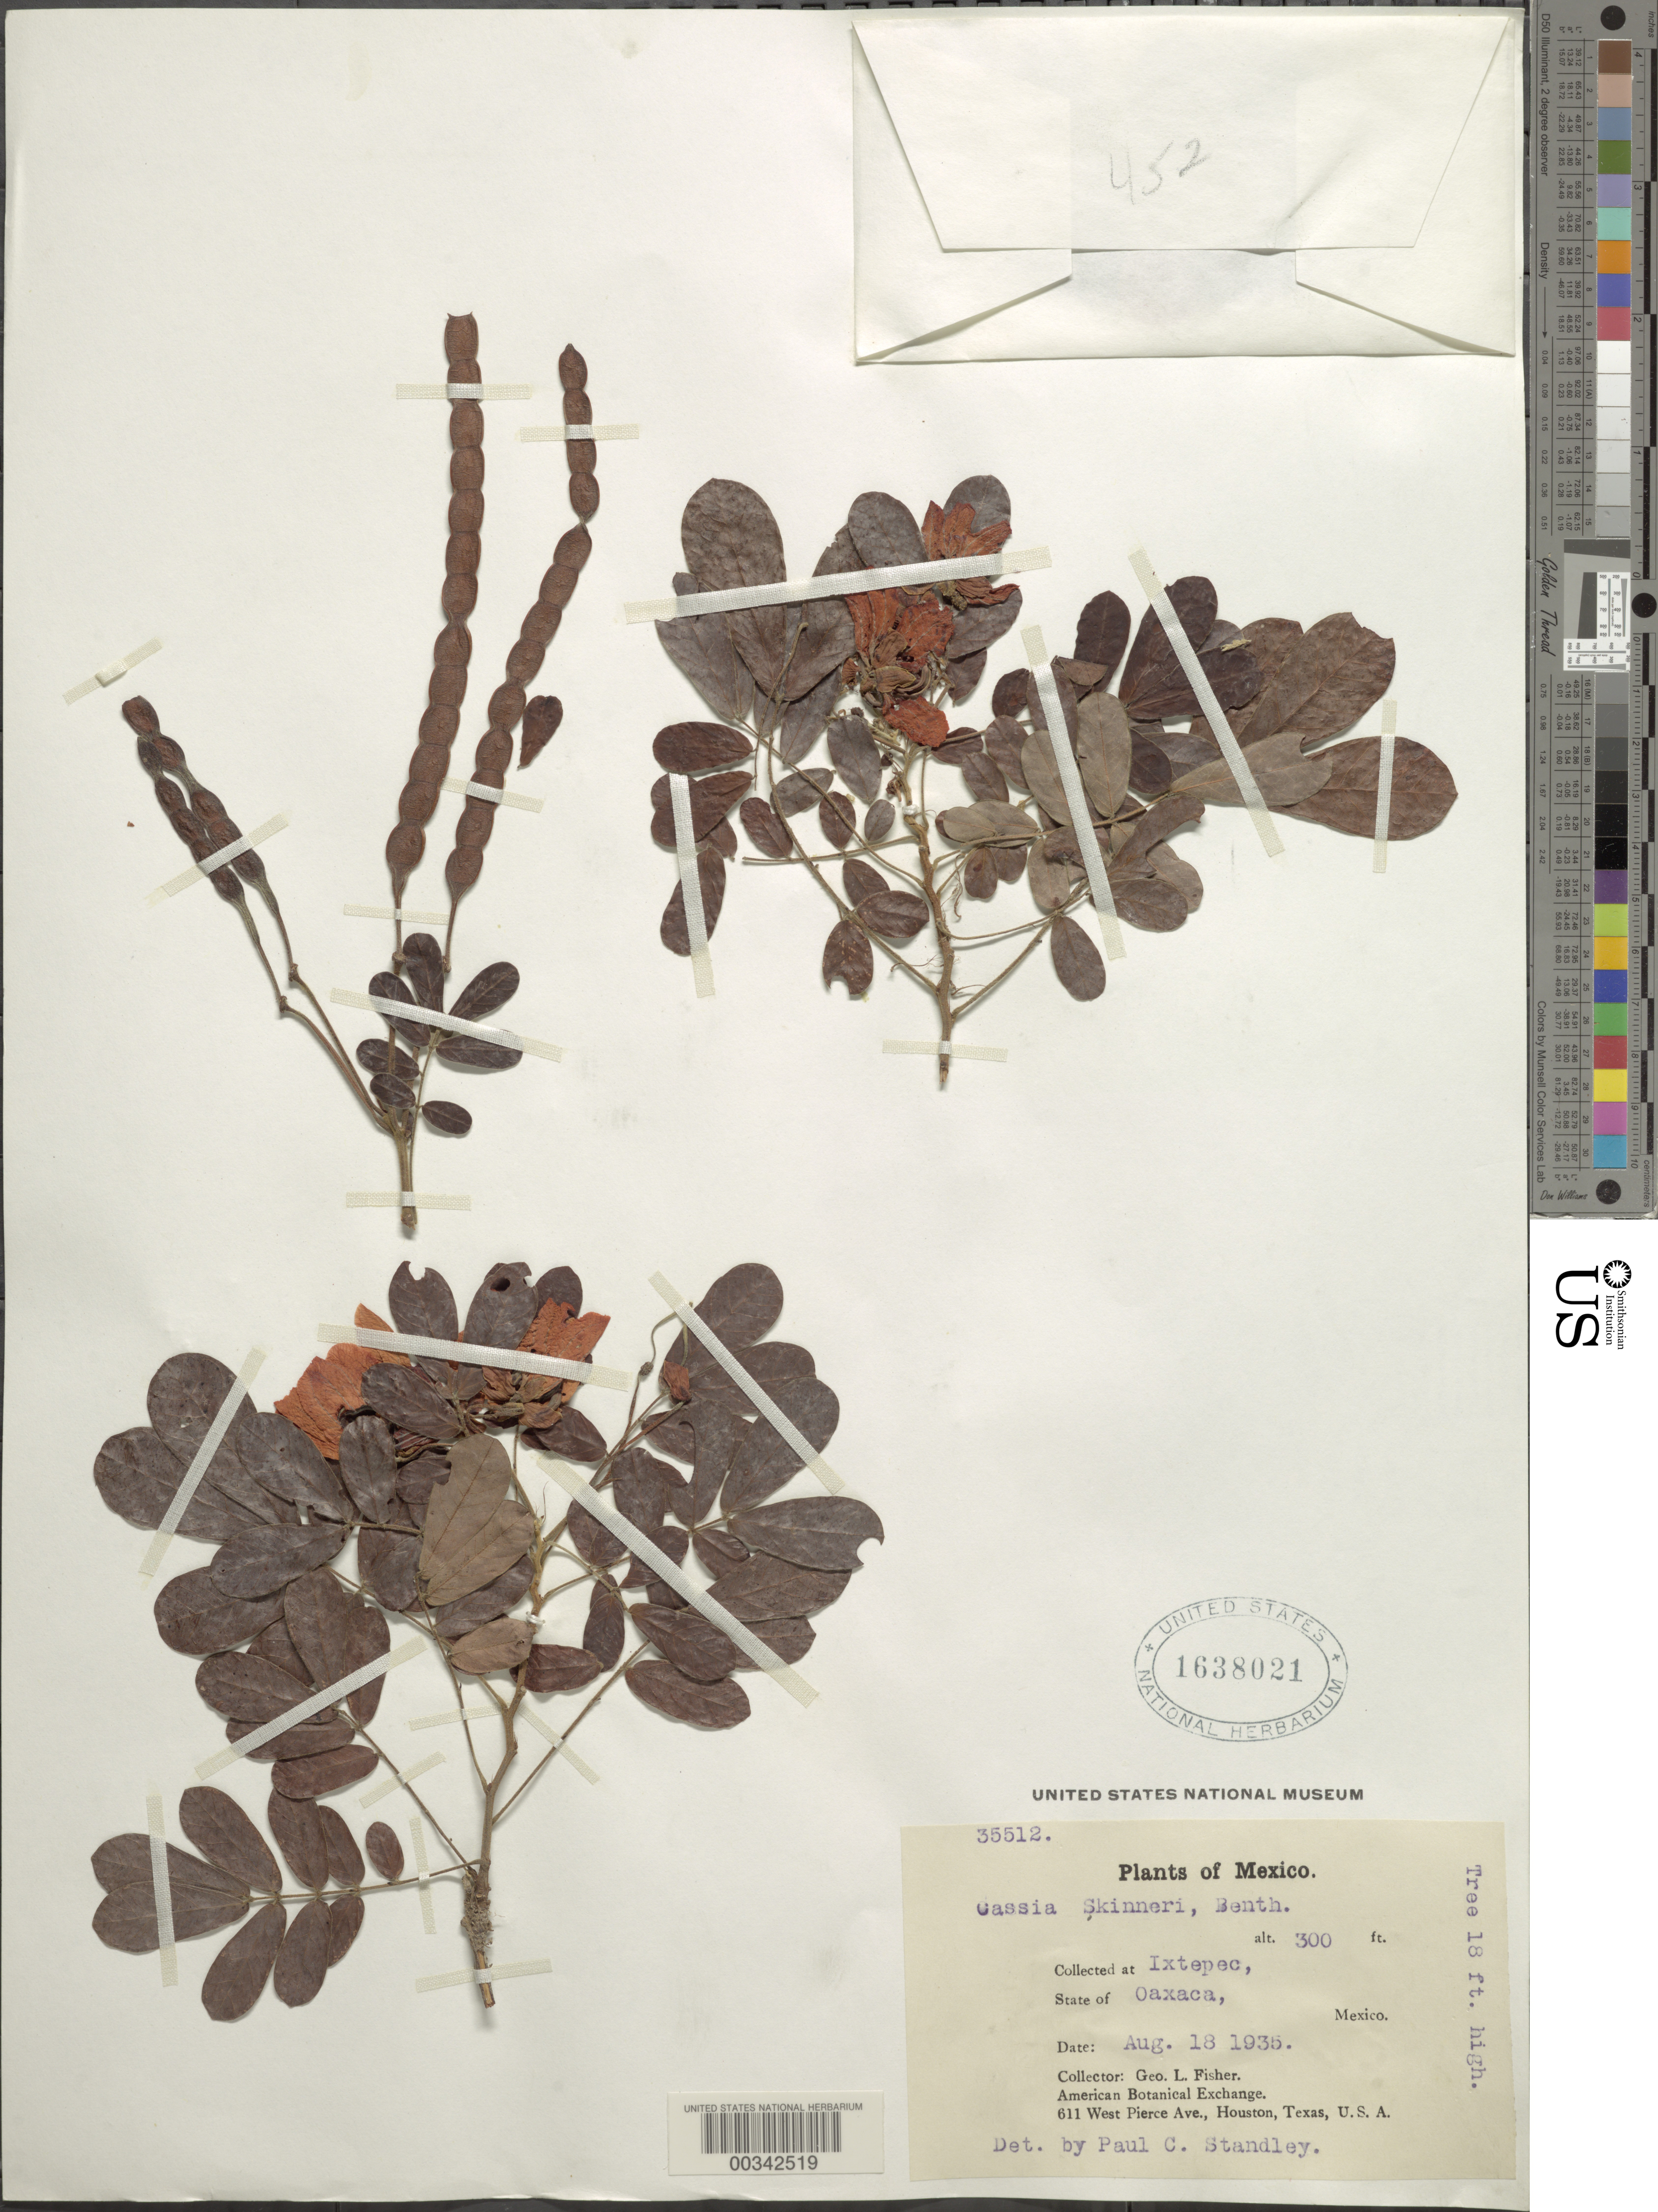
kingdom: Plantae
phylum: Tracheophyta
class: Magnoliopsida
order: Fabales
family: Fabaceae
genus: Senna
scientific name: Senna skinneri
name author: (Benth.) H.S. Irwin & Barneby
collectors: G. L. Fisher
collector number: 35512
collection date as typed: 18 Aug 1935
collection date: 1935-08-18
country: Mexico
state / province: Oaxaca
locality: Ixtepec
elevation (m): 91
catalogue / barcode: US 1638021